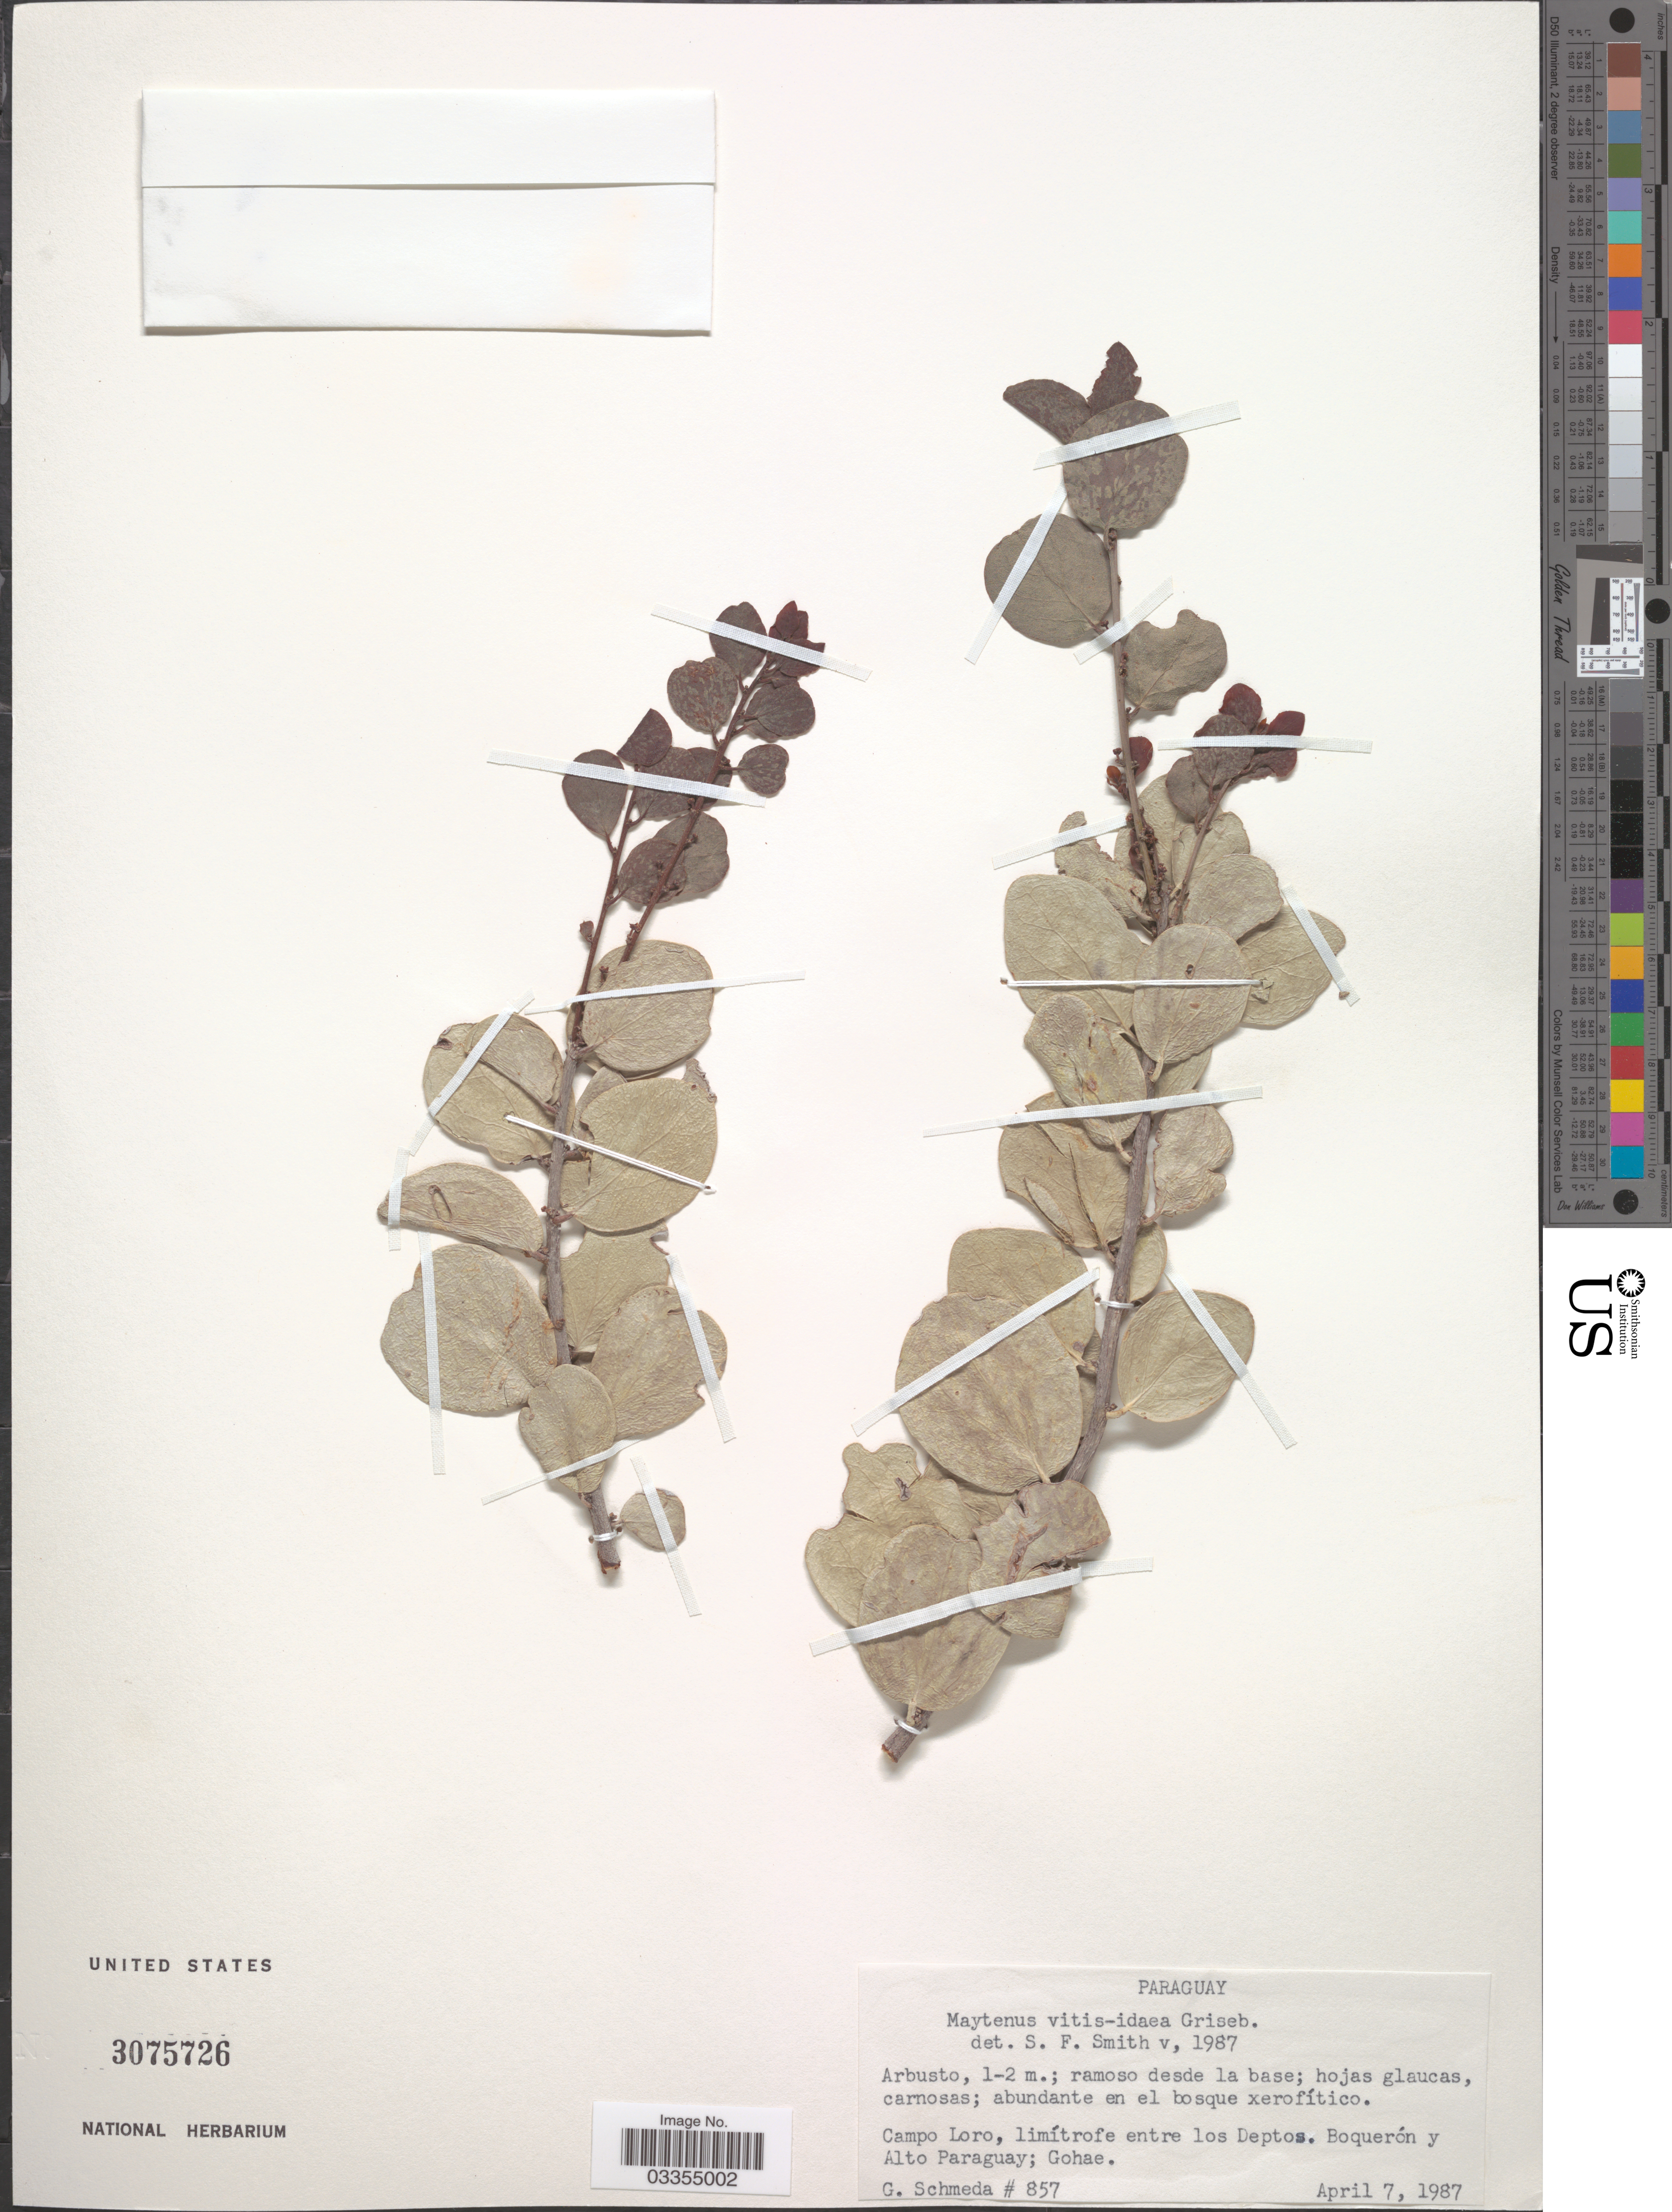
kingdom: Plantae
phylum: Tracheophyta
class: Magnoliopsida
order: Celastrales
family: Celastraceae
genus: Tricerma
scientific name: Tricerma vitis-idaeum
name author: (Griseb.) Lundell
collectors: G. Schmeda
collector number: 857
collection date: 1987-04-07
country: Paraguay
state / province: Alto Paraguay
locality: Campo Loro, limítrofe entre los Deptos. Boquerón y Alto Paraguay; Gohae.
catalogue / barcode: US 3075726